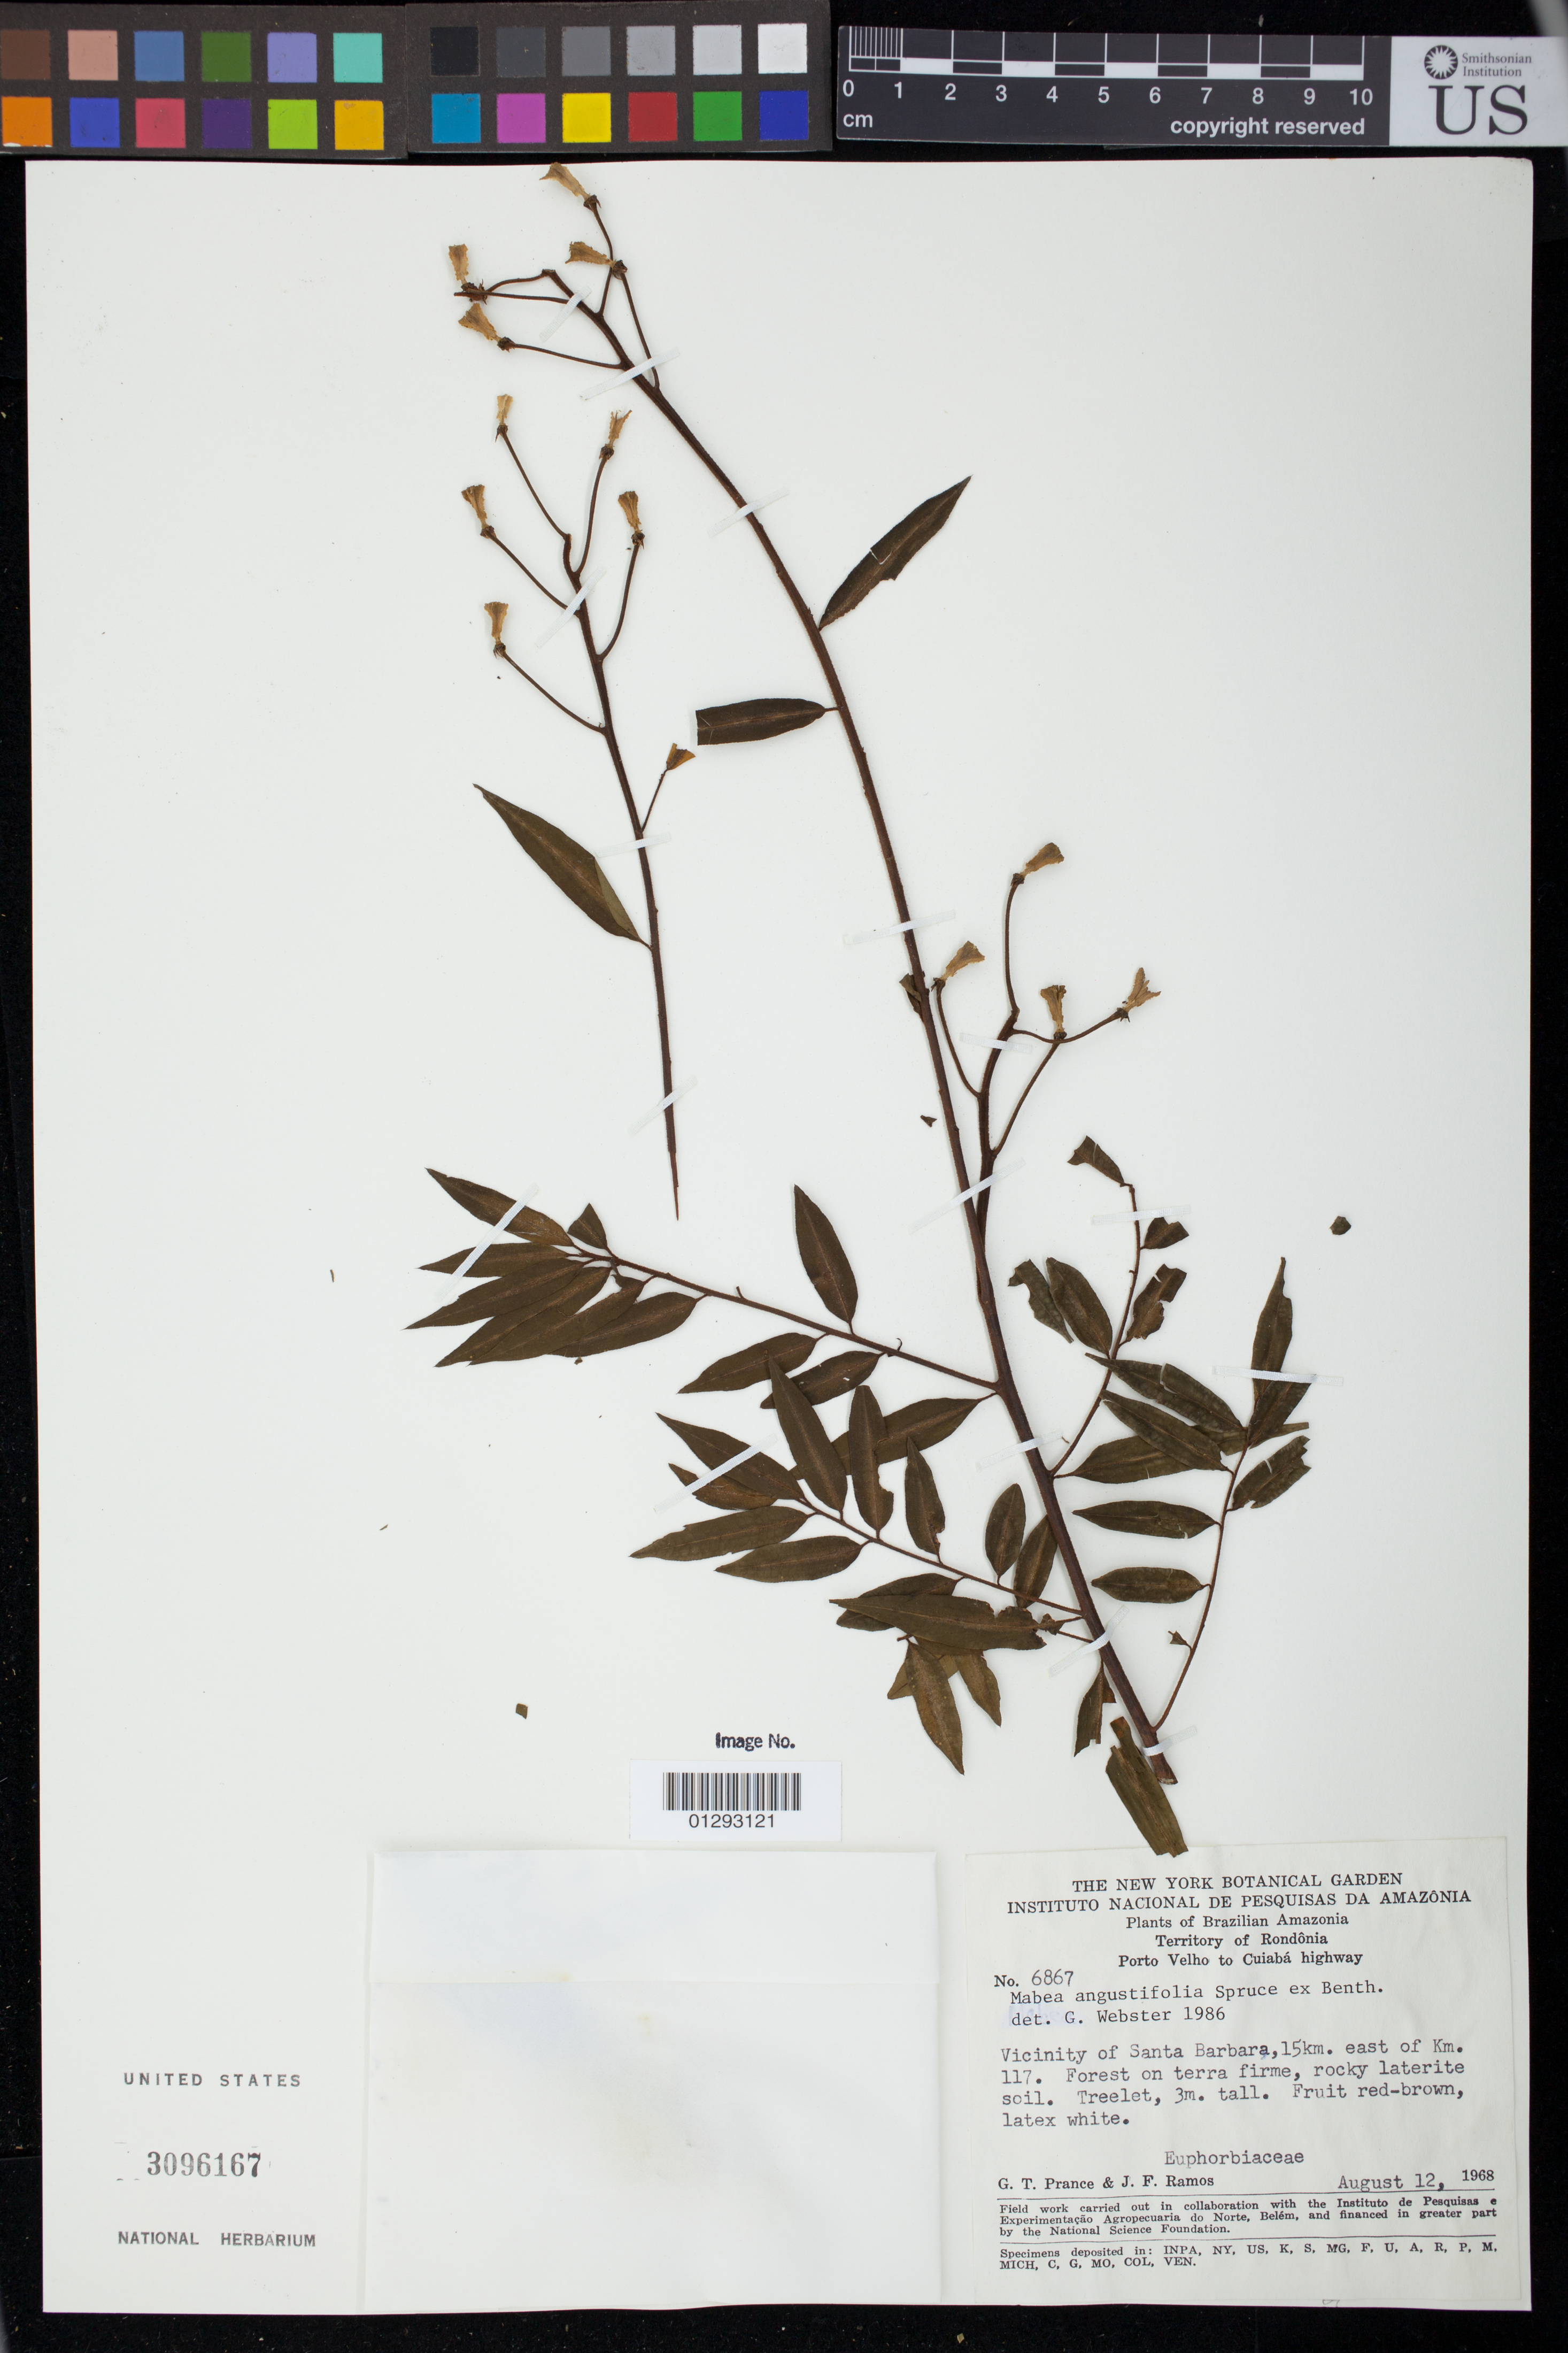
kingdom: Plantae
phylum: Tracheophyta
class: Magnoliopsida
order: Malpighiales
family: Euphorbiaceae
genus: Mabea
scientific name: Mabea angustifolia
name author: Spruce ex Benth.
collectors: G. T. Prance & J. F. Ramos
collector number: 6867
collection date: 1968-08-12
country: Brazil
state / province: Rondonia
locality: Porto Velho to Cuiaba highway. Vicinity of Santa Barbara, 15 km. east of Km. 117.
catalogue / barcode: US 3096167